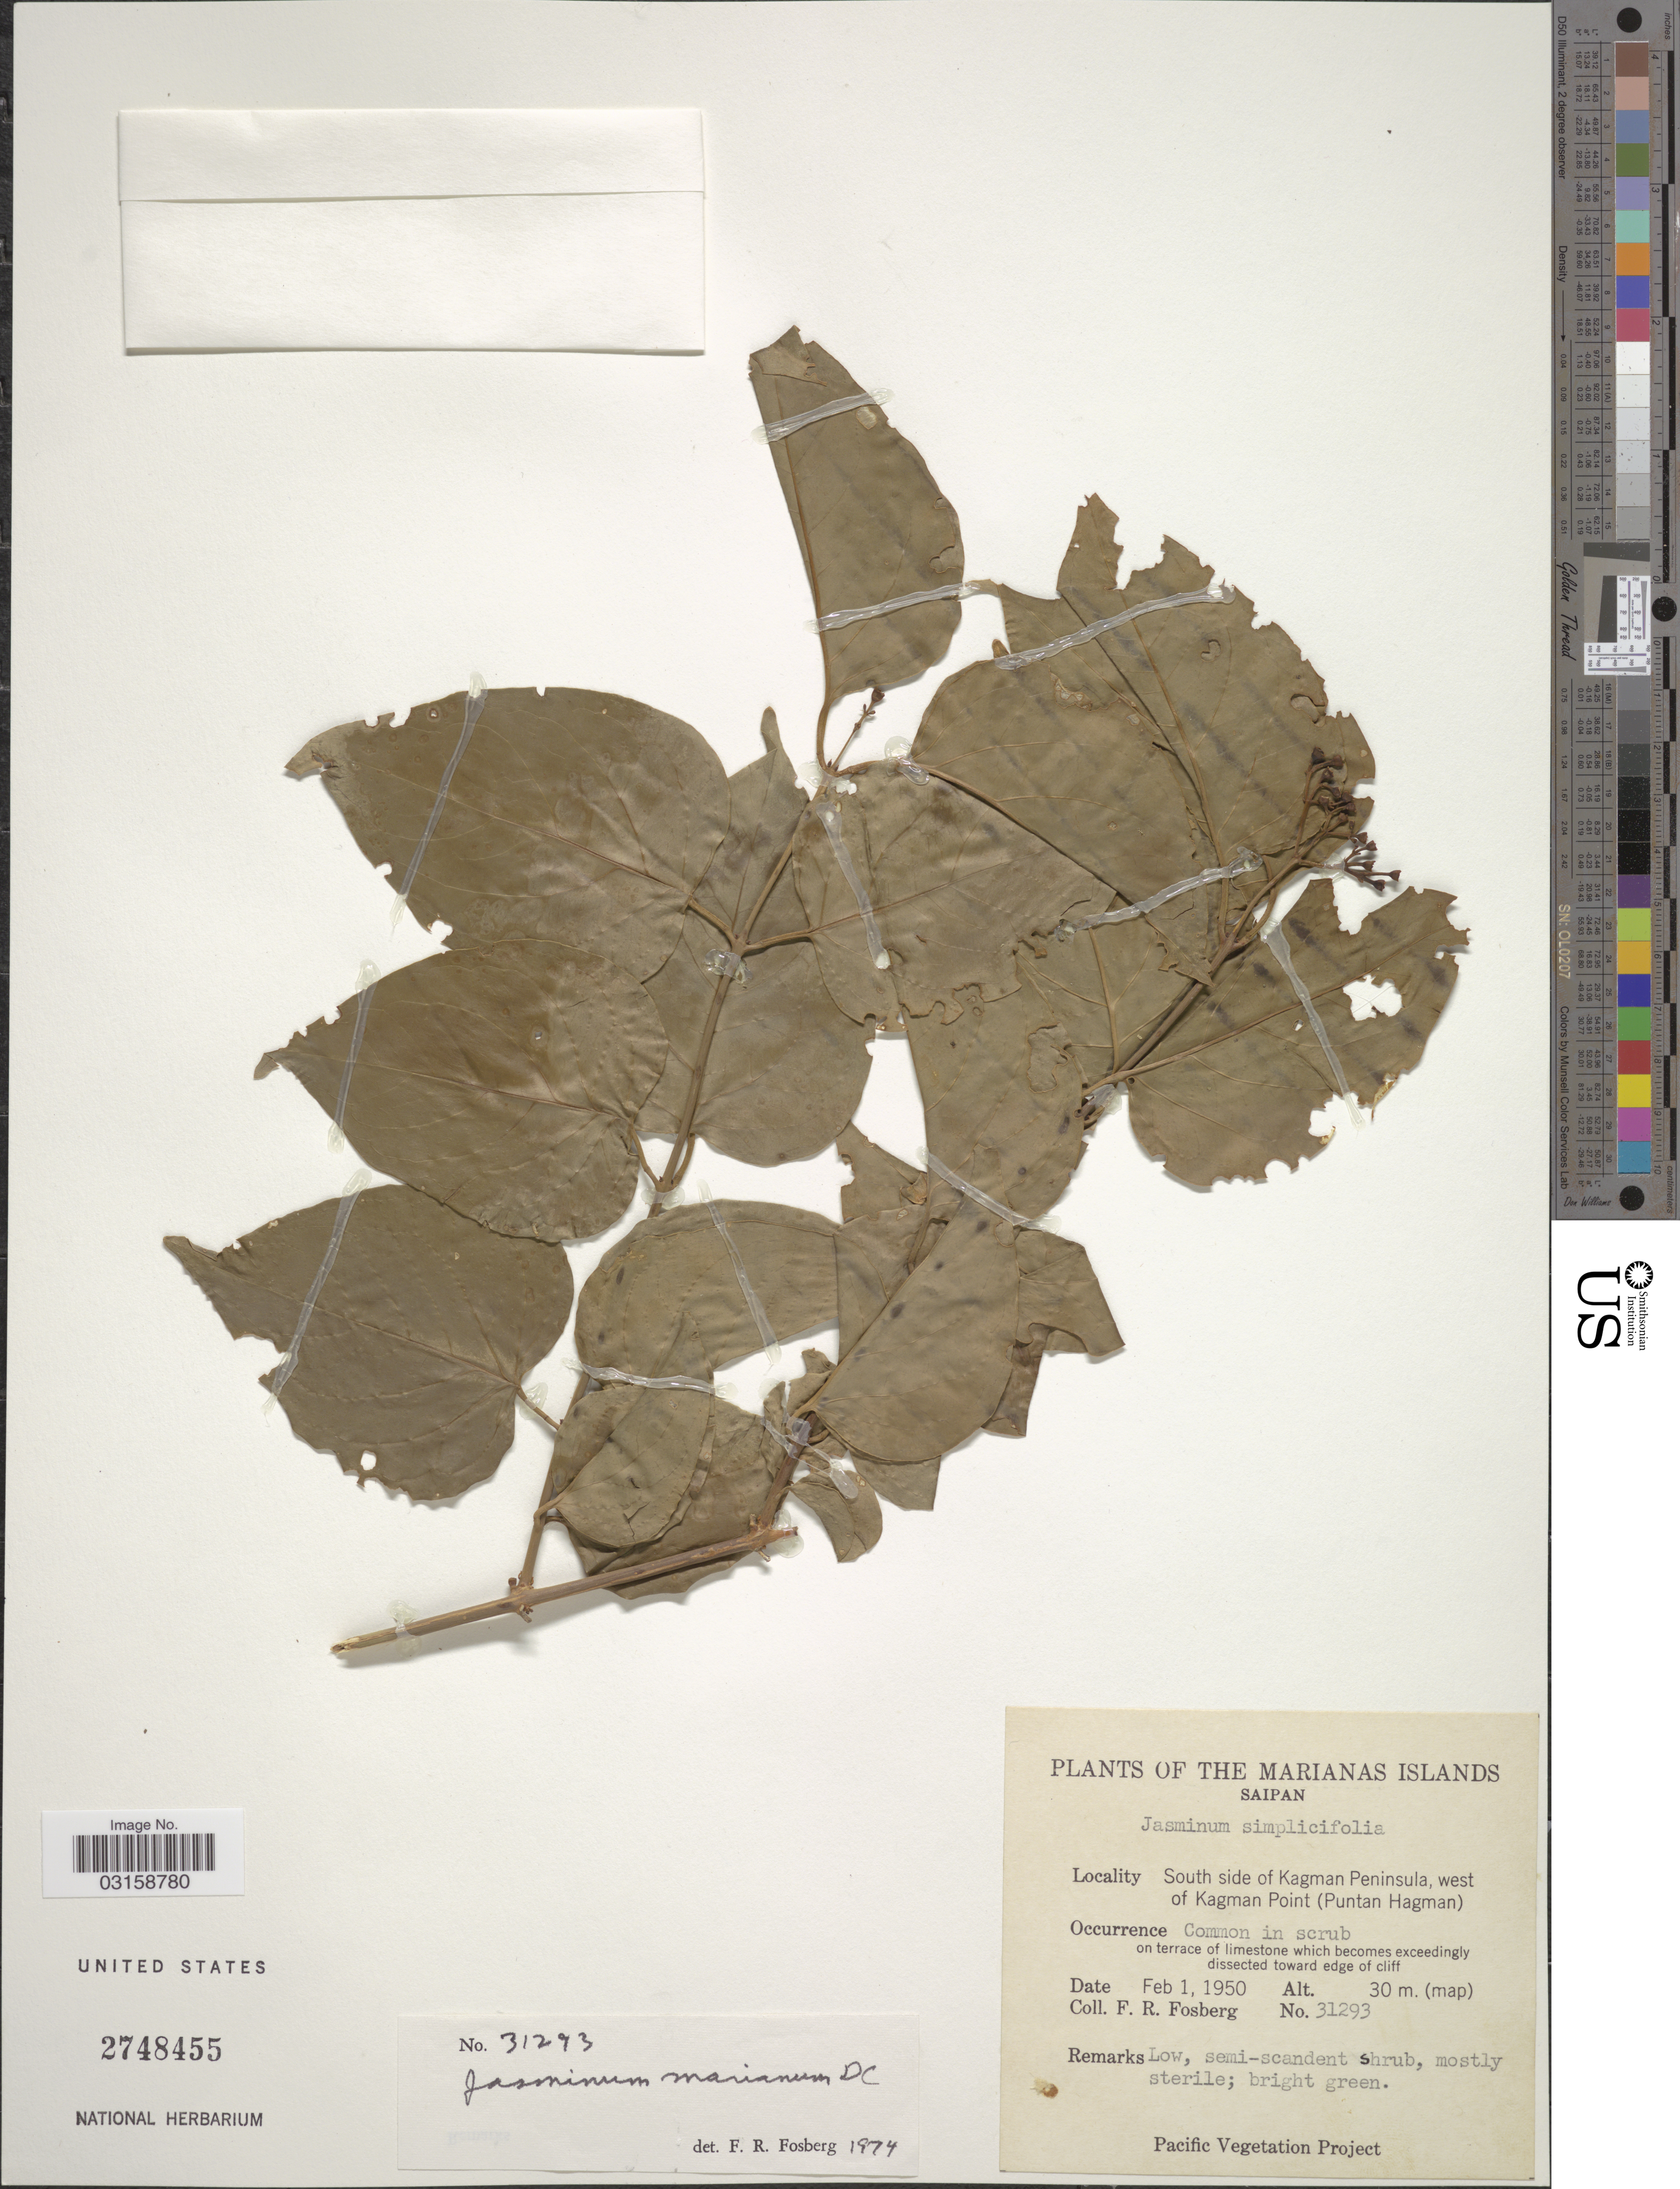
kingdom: Plantae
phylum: Tracheophyta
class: Magnoliopsida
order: Lamiales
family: Oleaceae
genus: Jasminum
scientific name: Jasminum marianum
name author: DC.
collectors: F. R. Fosberg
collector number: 31293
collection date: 1950-02-01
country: Northern Mariana Islands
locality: Marianas Islands. Saipan. South side of Kagman Peninsula, west of Kagman Point (Puntan Hagman).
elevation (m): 30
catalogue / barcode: US 2748455